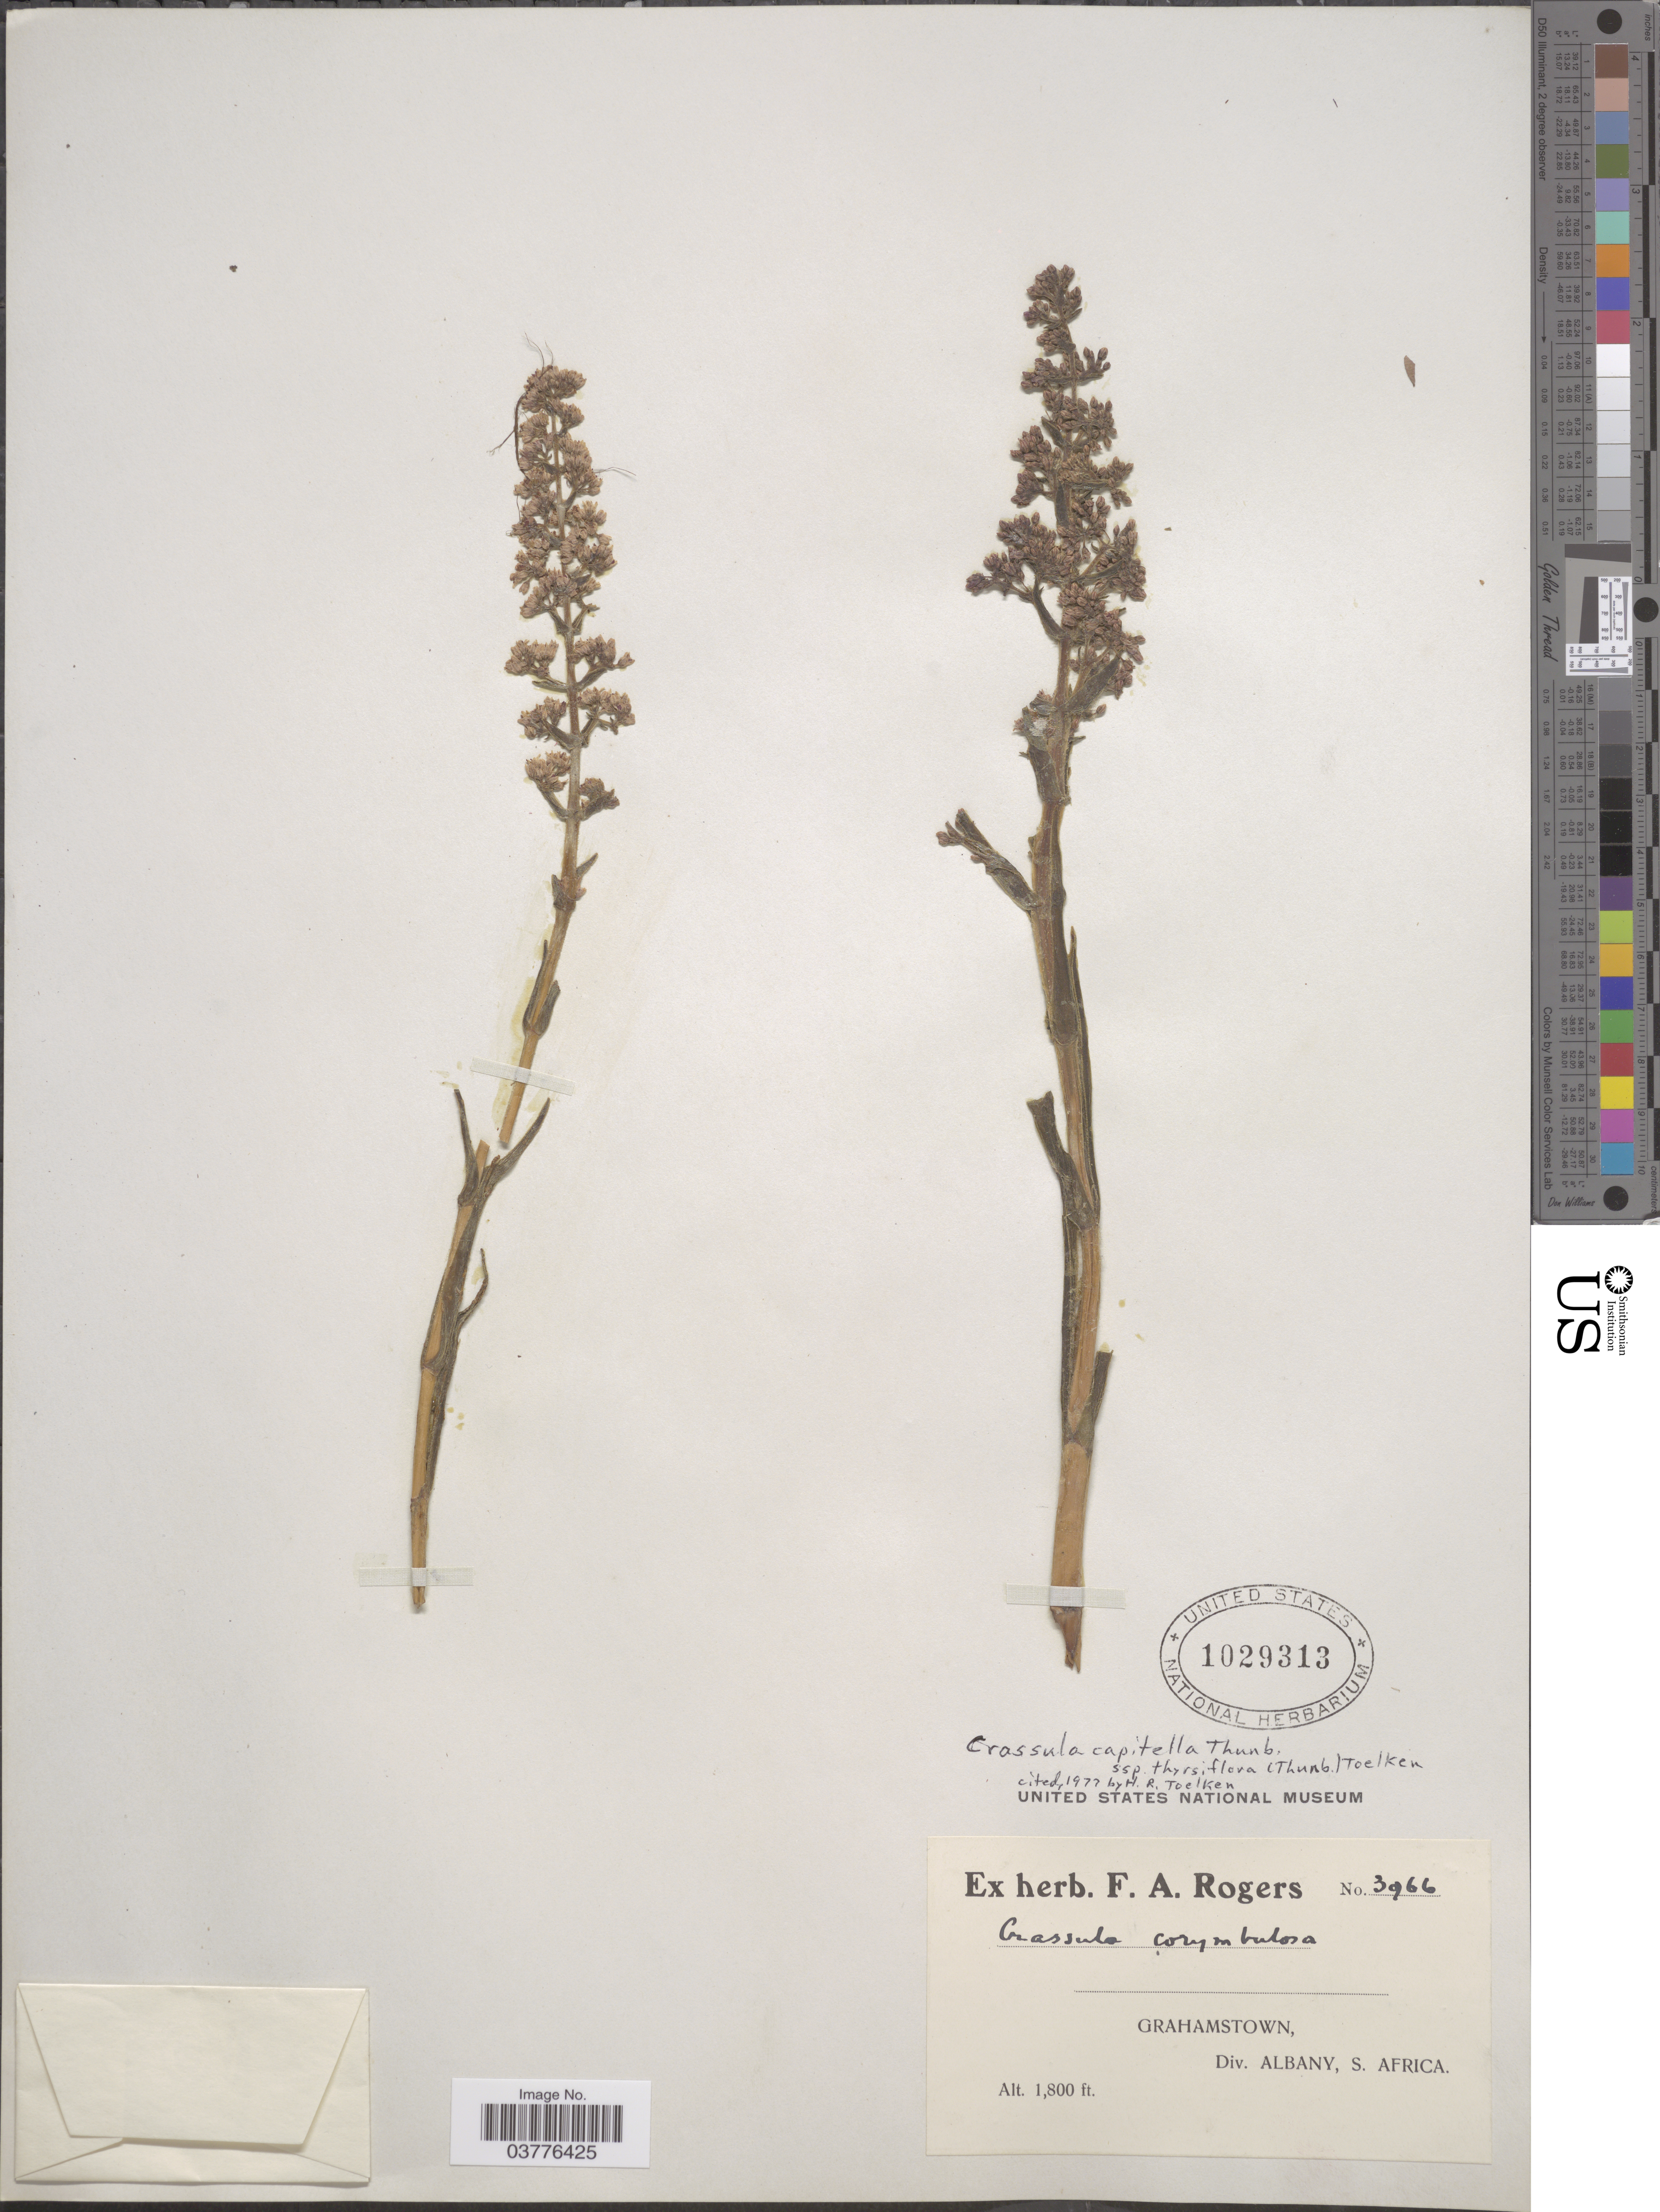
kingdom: Plantae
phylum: Tracheophyta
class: Magnoliopsida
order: Saxifragales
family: Crassulaceae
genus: Crassula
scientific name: Crassula capitella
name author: Thunb.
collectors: ex herb. F. A. Rogers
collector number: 3966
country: South Africa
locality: Grahamstown, Div. Albany, S. Africa.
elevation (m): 549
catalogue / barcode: US 1029313